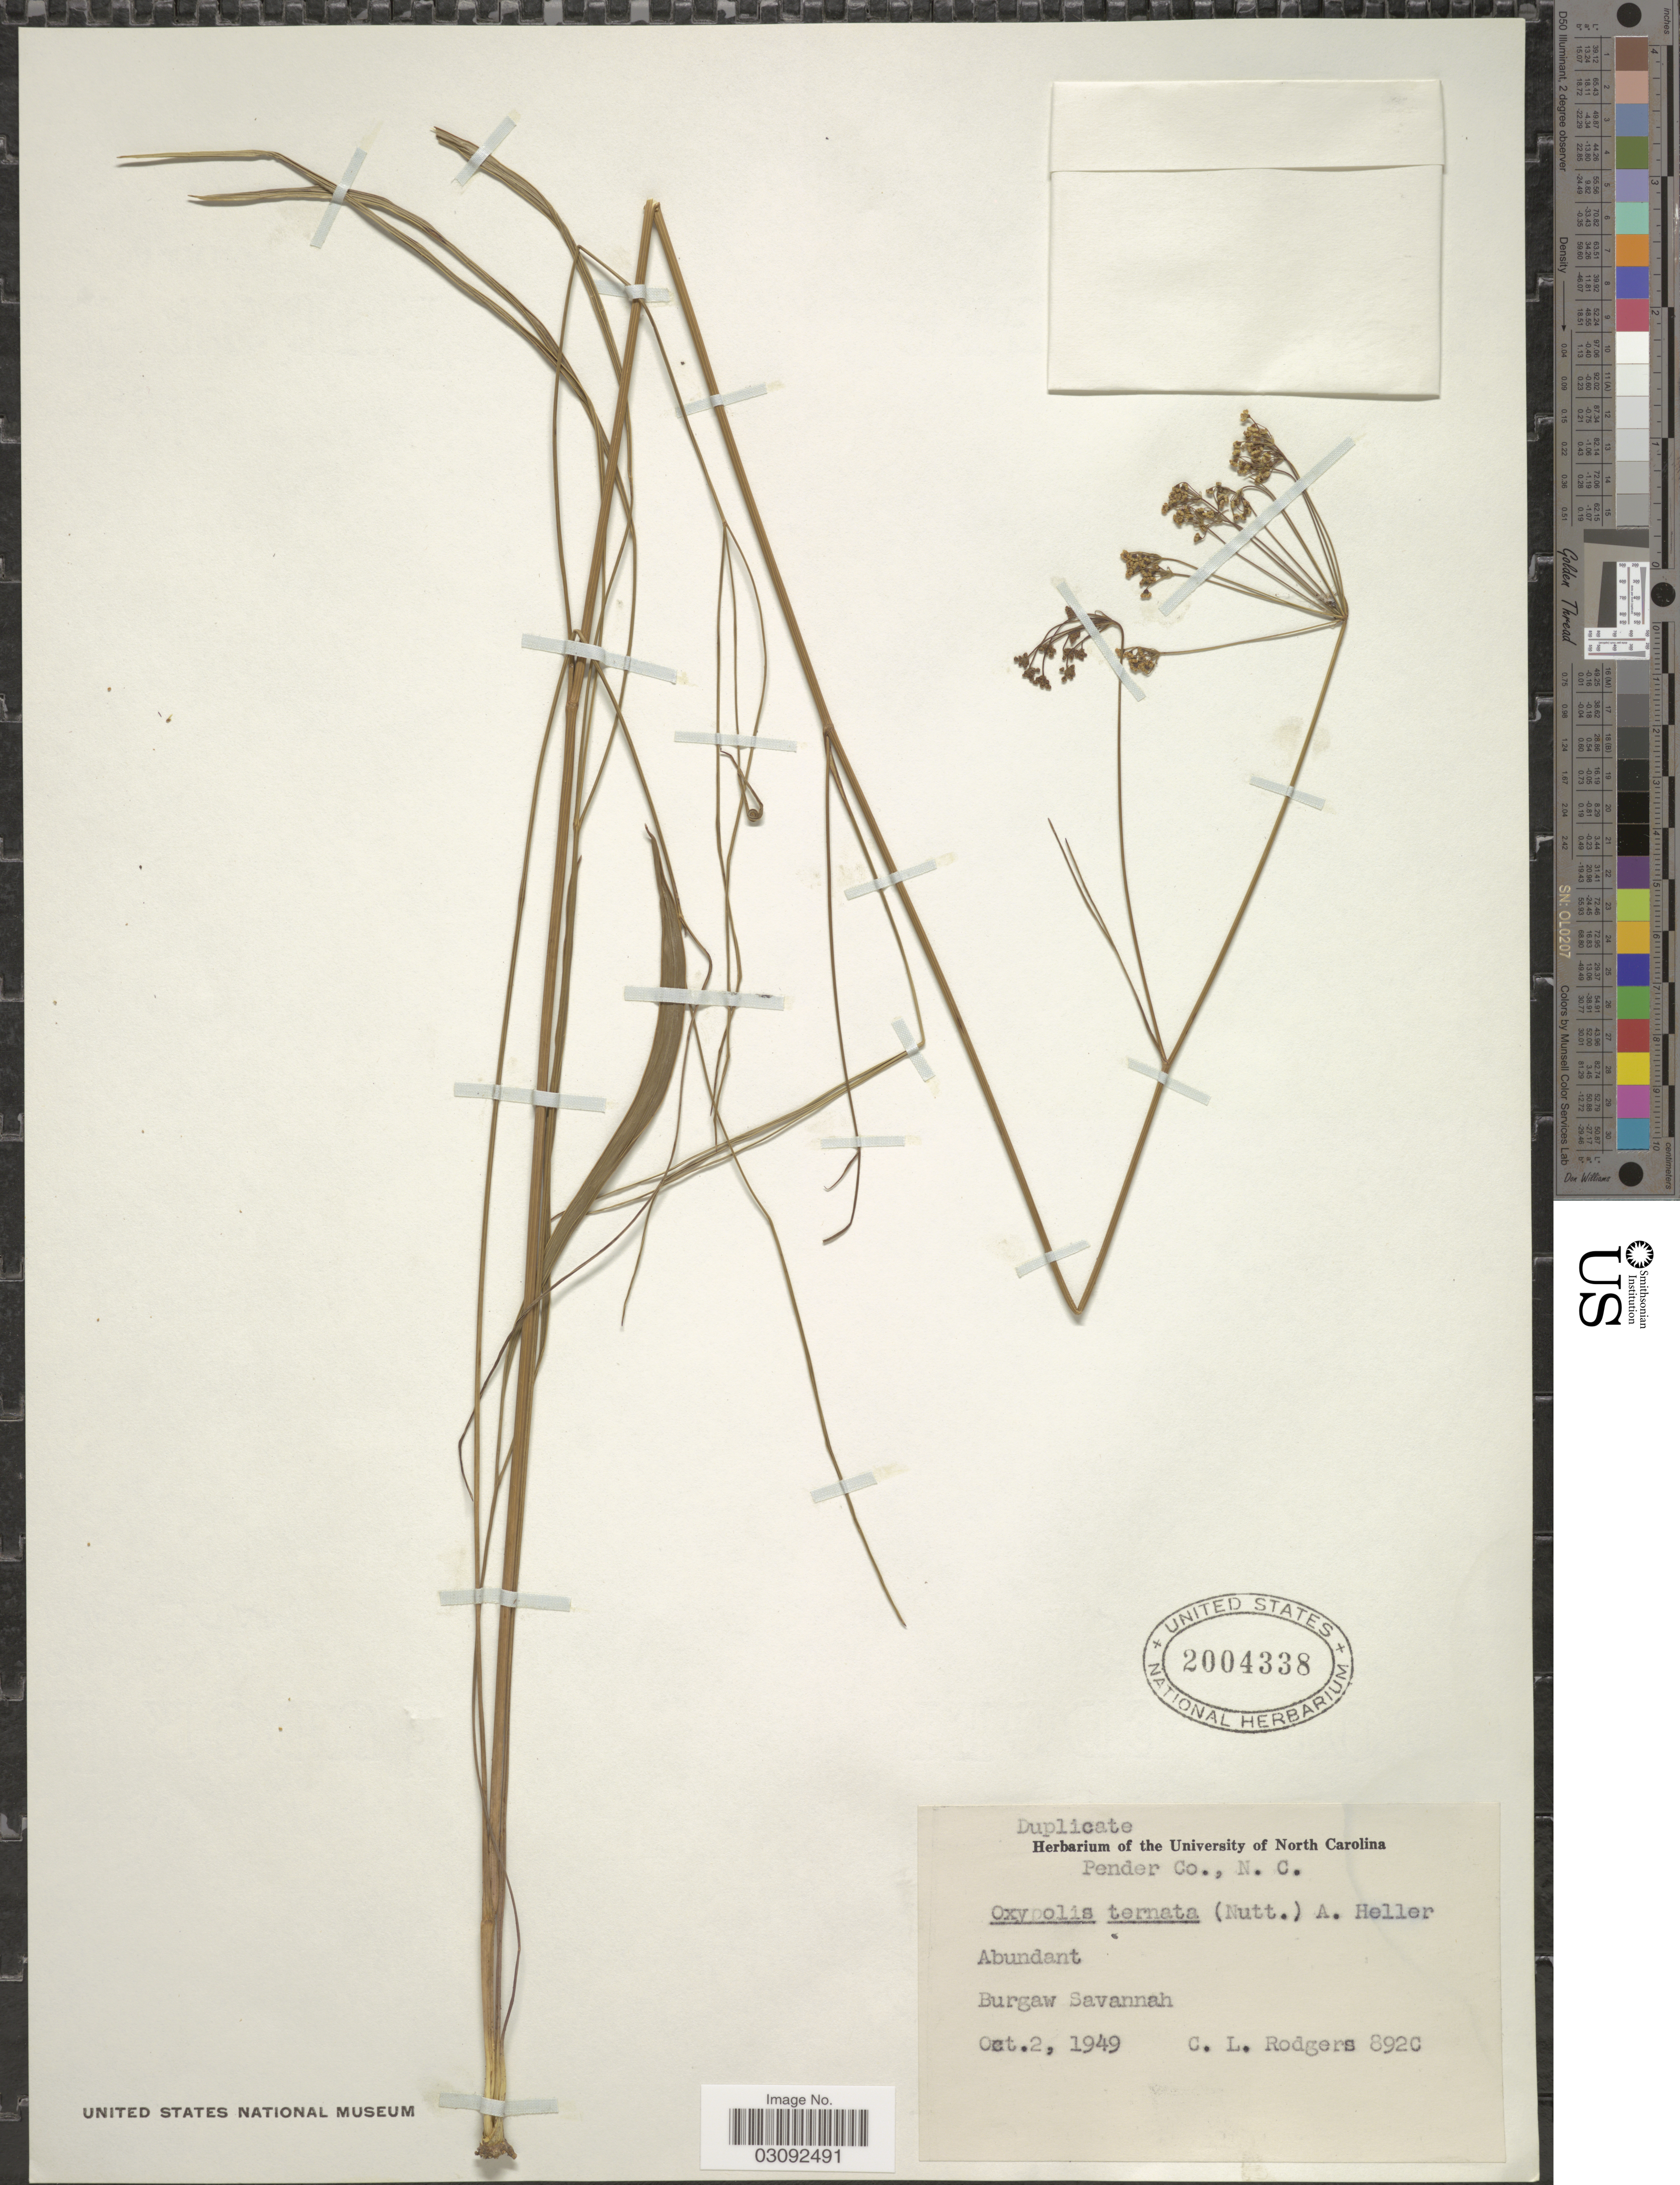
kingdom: Plantae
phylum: Tracheophyta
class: Magnoliopsida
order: Apiales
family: Apiaceae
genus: Oxypolis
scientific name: Oxypolis ternata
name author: (Nutt.) A. Heller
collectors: C. Rodgers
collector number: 892C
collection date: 1949-10-02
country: United States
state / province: North Carolina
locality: Pender Co. Burgaw Savannah.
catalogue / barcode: US 2004338